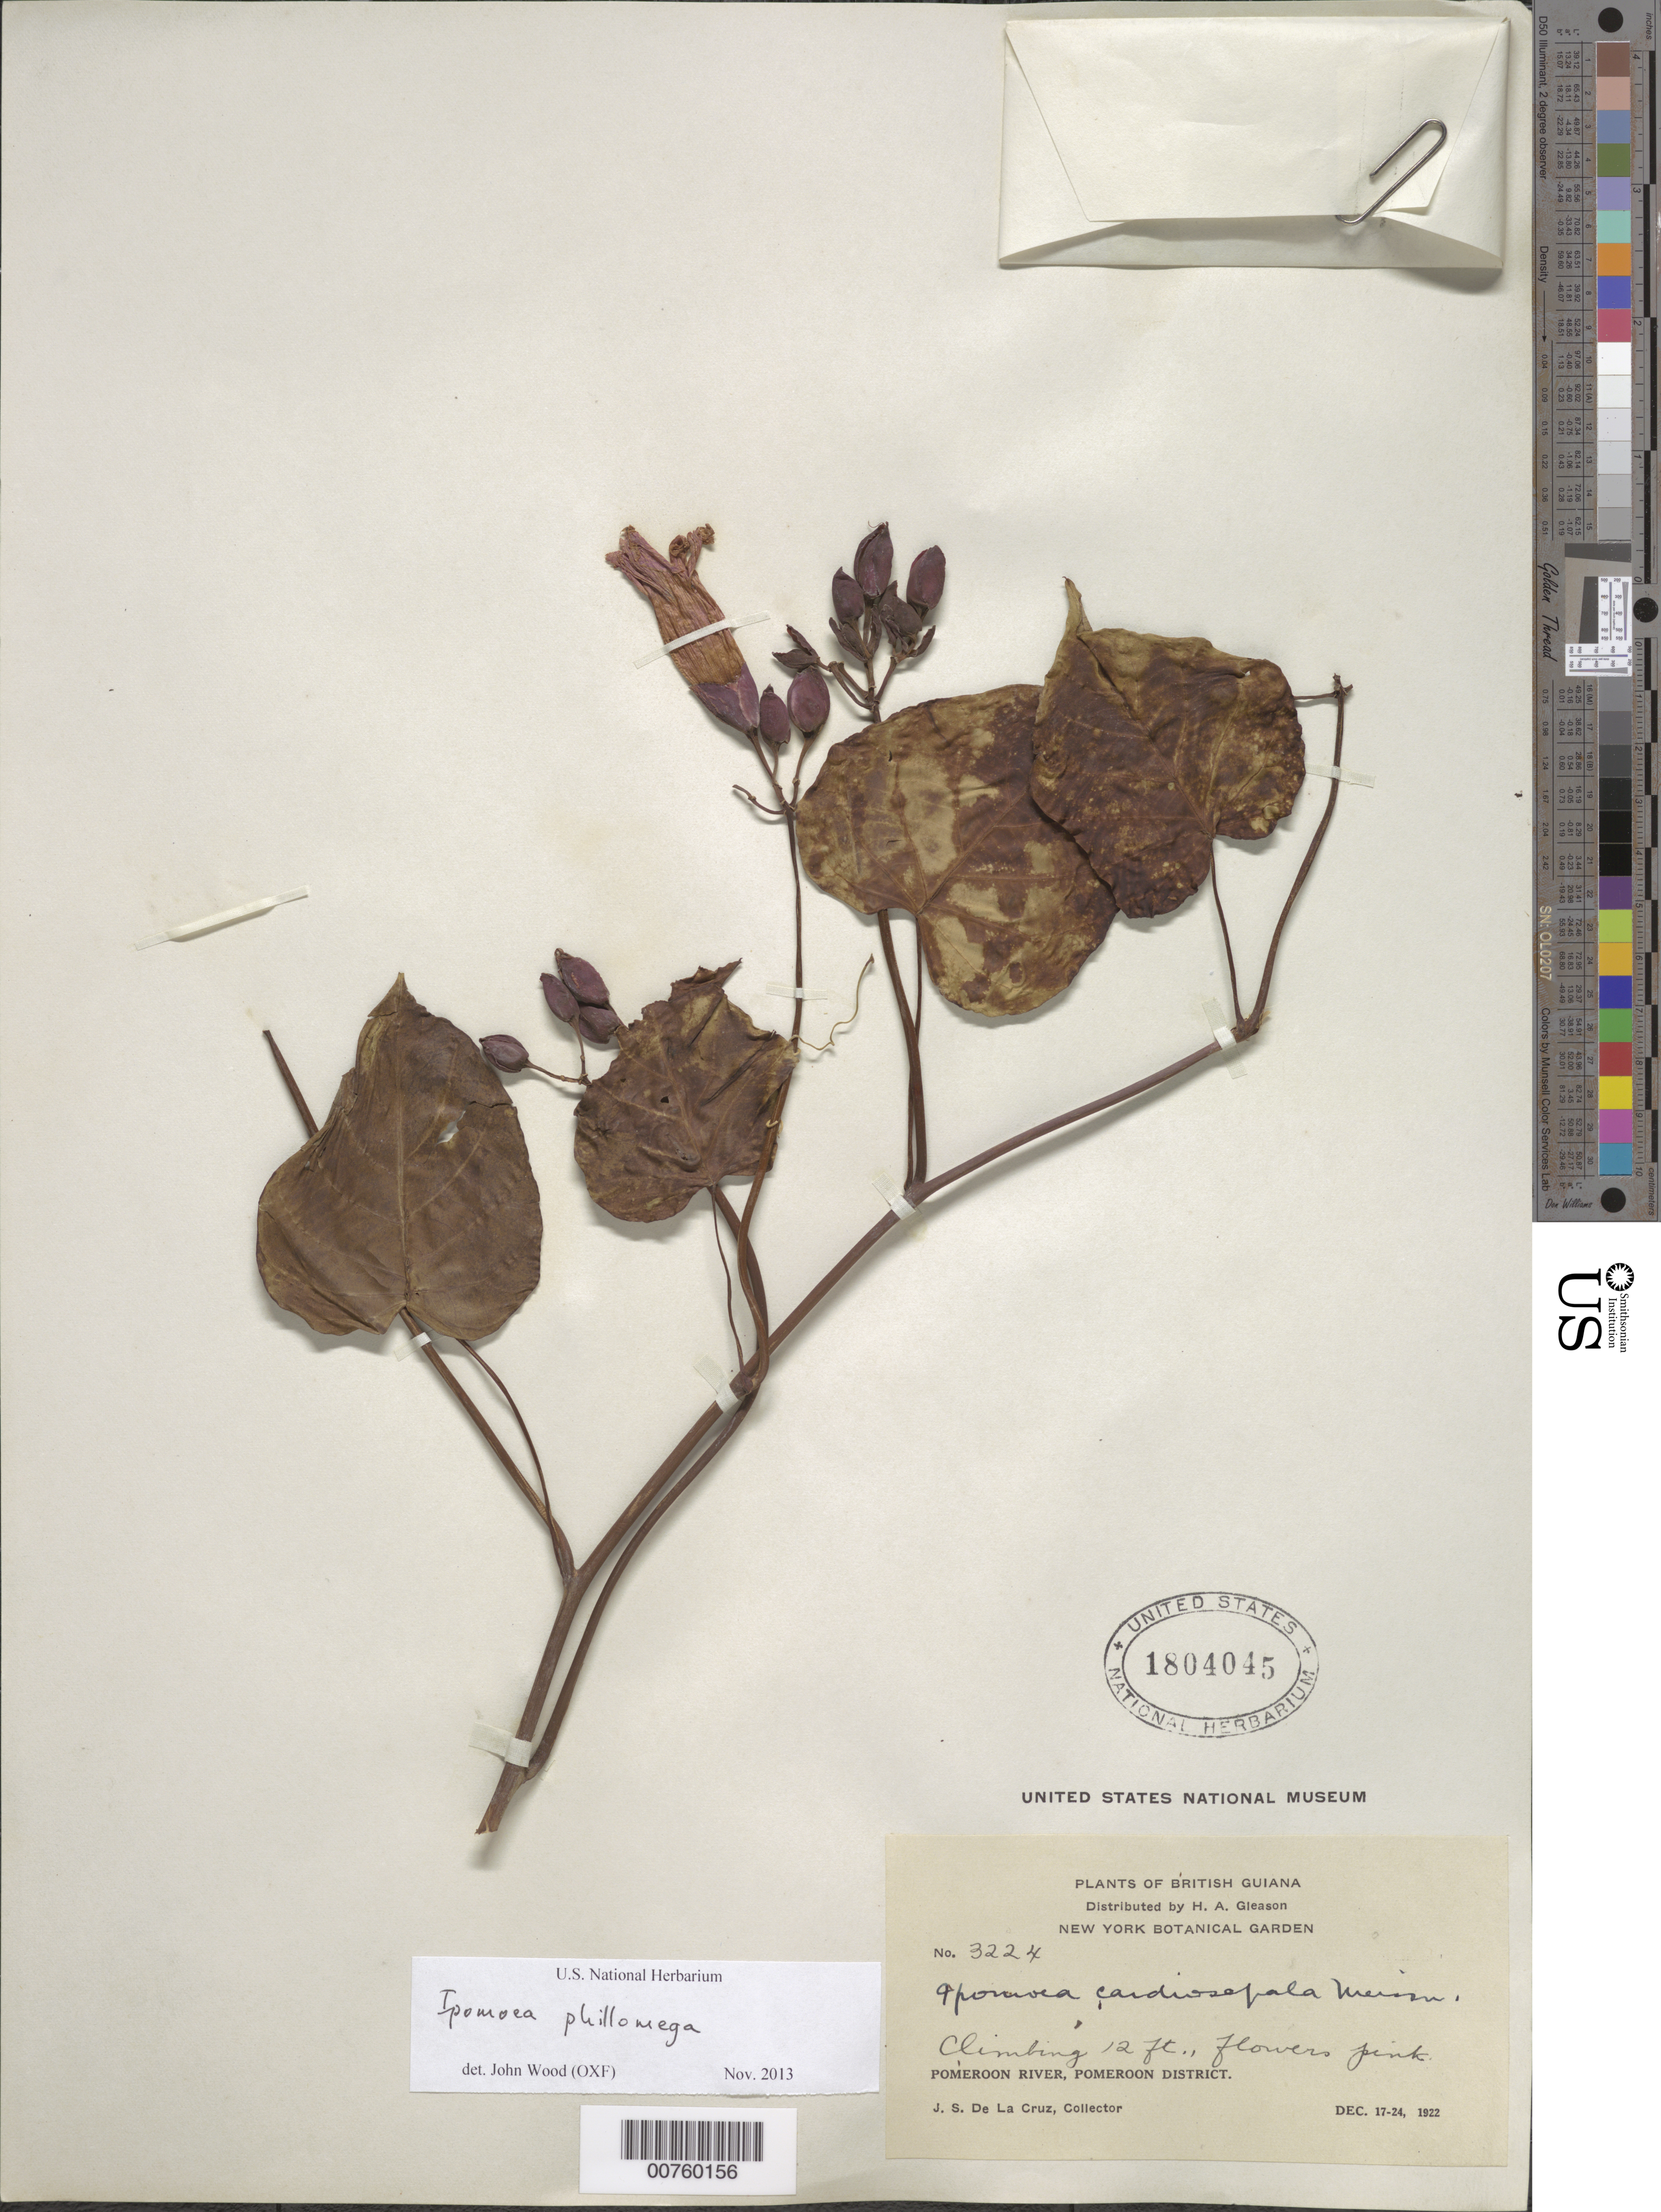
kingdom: Plantae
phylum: Tracheophyta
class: Magnoliopsida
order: Solanales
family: Convolvulaceae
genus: Ipomoea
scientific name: Ipomoea philomega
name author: (Vell.) House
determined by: Wood, J.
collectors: J. S. de la Cruz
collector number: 3224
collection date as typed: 17-Dec-22 to 24-Dec-22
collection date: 1922-12-17/1922-12-24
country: Guyana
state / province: Pomeroon-Supenaam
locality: Pomeroon R.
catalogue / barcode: US 1804045